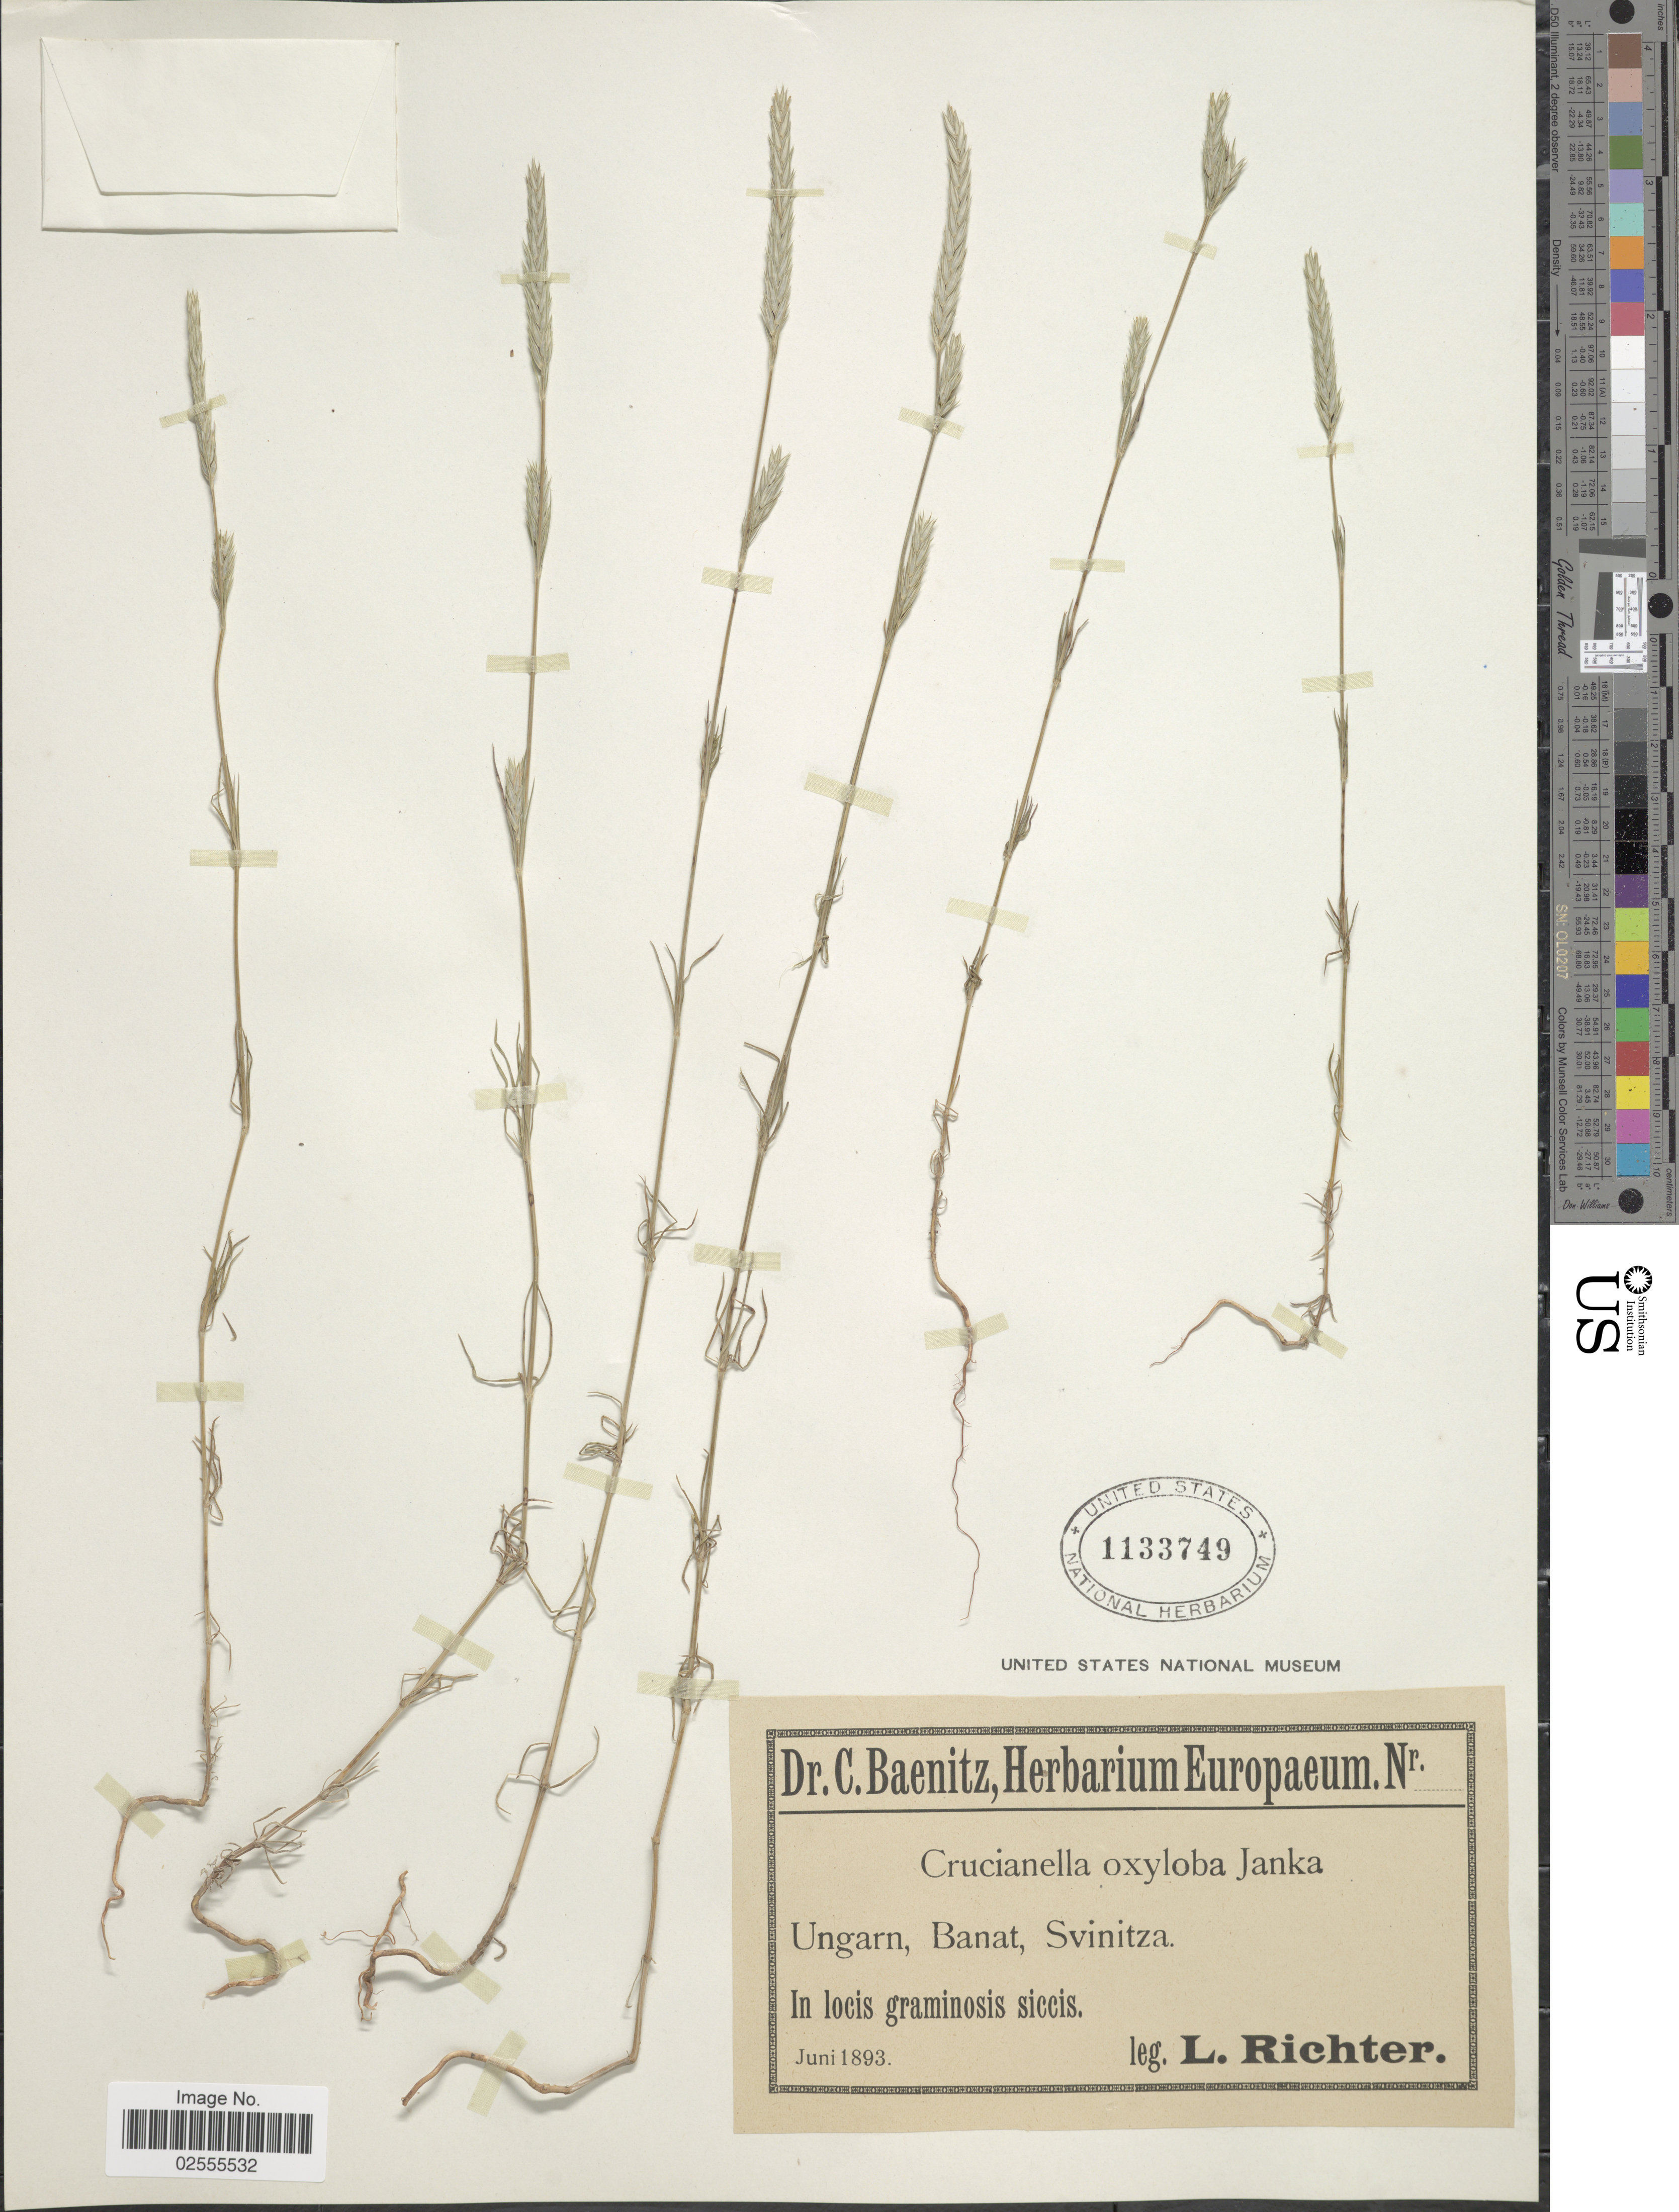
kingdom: Plantae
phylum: Tracheophyta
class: Magnoliopsida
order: Gentianales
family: Rubiaceae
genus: Crucianella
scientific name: Crucianella oxyloba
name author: Janka ex Nyman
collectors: L. Richter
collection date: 1893-06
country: Hungary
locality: Ungarn, Banat, Svinitza, in locis graminosis siccis.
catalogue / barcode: US 1133749